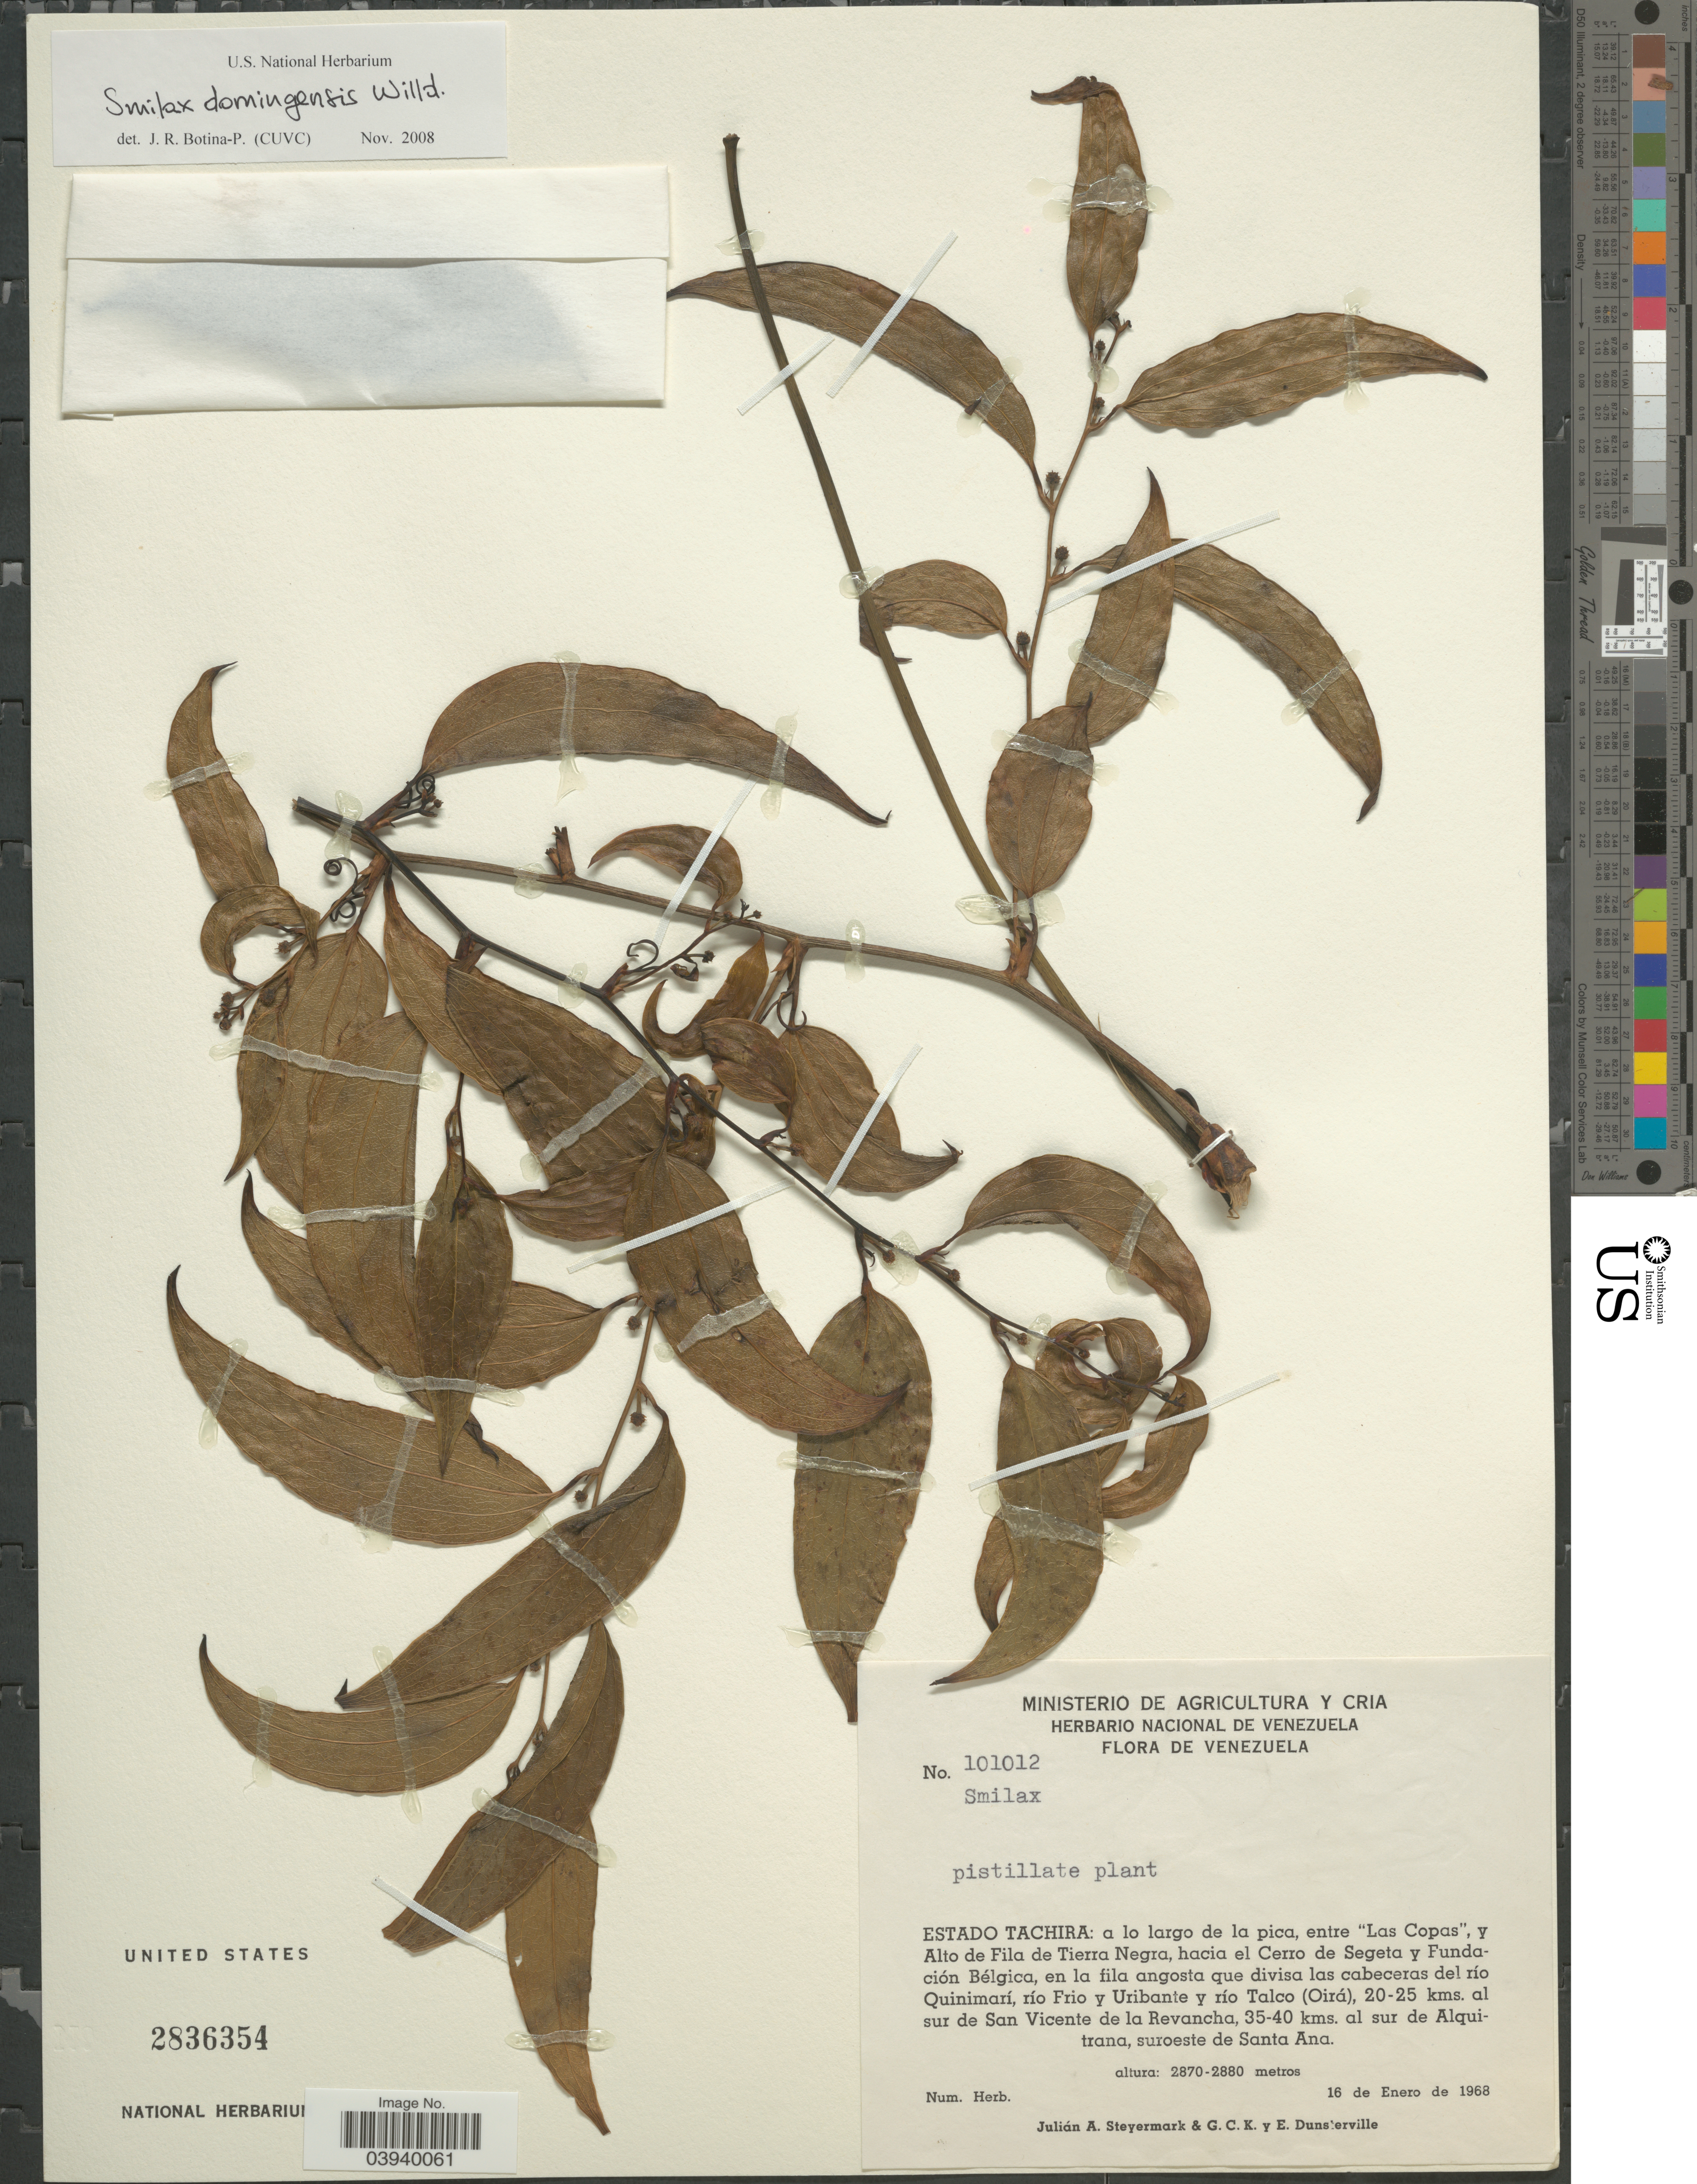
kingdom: Plantae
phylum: Tracheophyta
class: Liliopsida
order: Liliales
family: Smilacaceae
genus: Smilax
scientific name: Smilax domingensis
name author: Willd.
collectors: J. Steyermark, G. C. K. Dunsterville & E. Dunsterville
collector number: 101012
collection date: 1968-01-16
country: Venezuela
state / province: Tachira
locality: A lo largo de la pica, entre "Las Copas", y Alto de Fila de Tierra Negra, hacia el Cerro de Segeta y Fundación Bélgica, en la fila angosta que divisa las cabeceras del río Quinimarí, río Frio y Uribante y río Talco (Oirá), 20-25 kms. al sur de San Vicente de la Revancha, 35-40 kms. al sur de Alquitrana, suroeste de Santa Ana.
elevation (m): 2870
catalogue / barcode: US 2836354